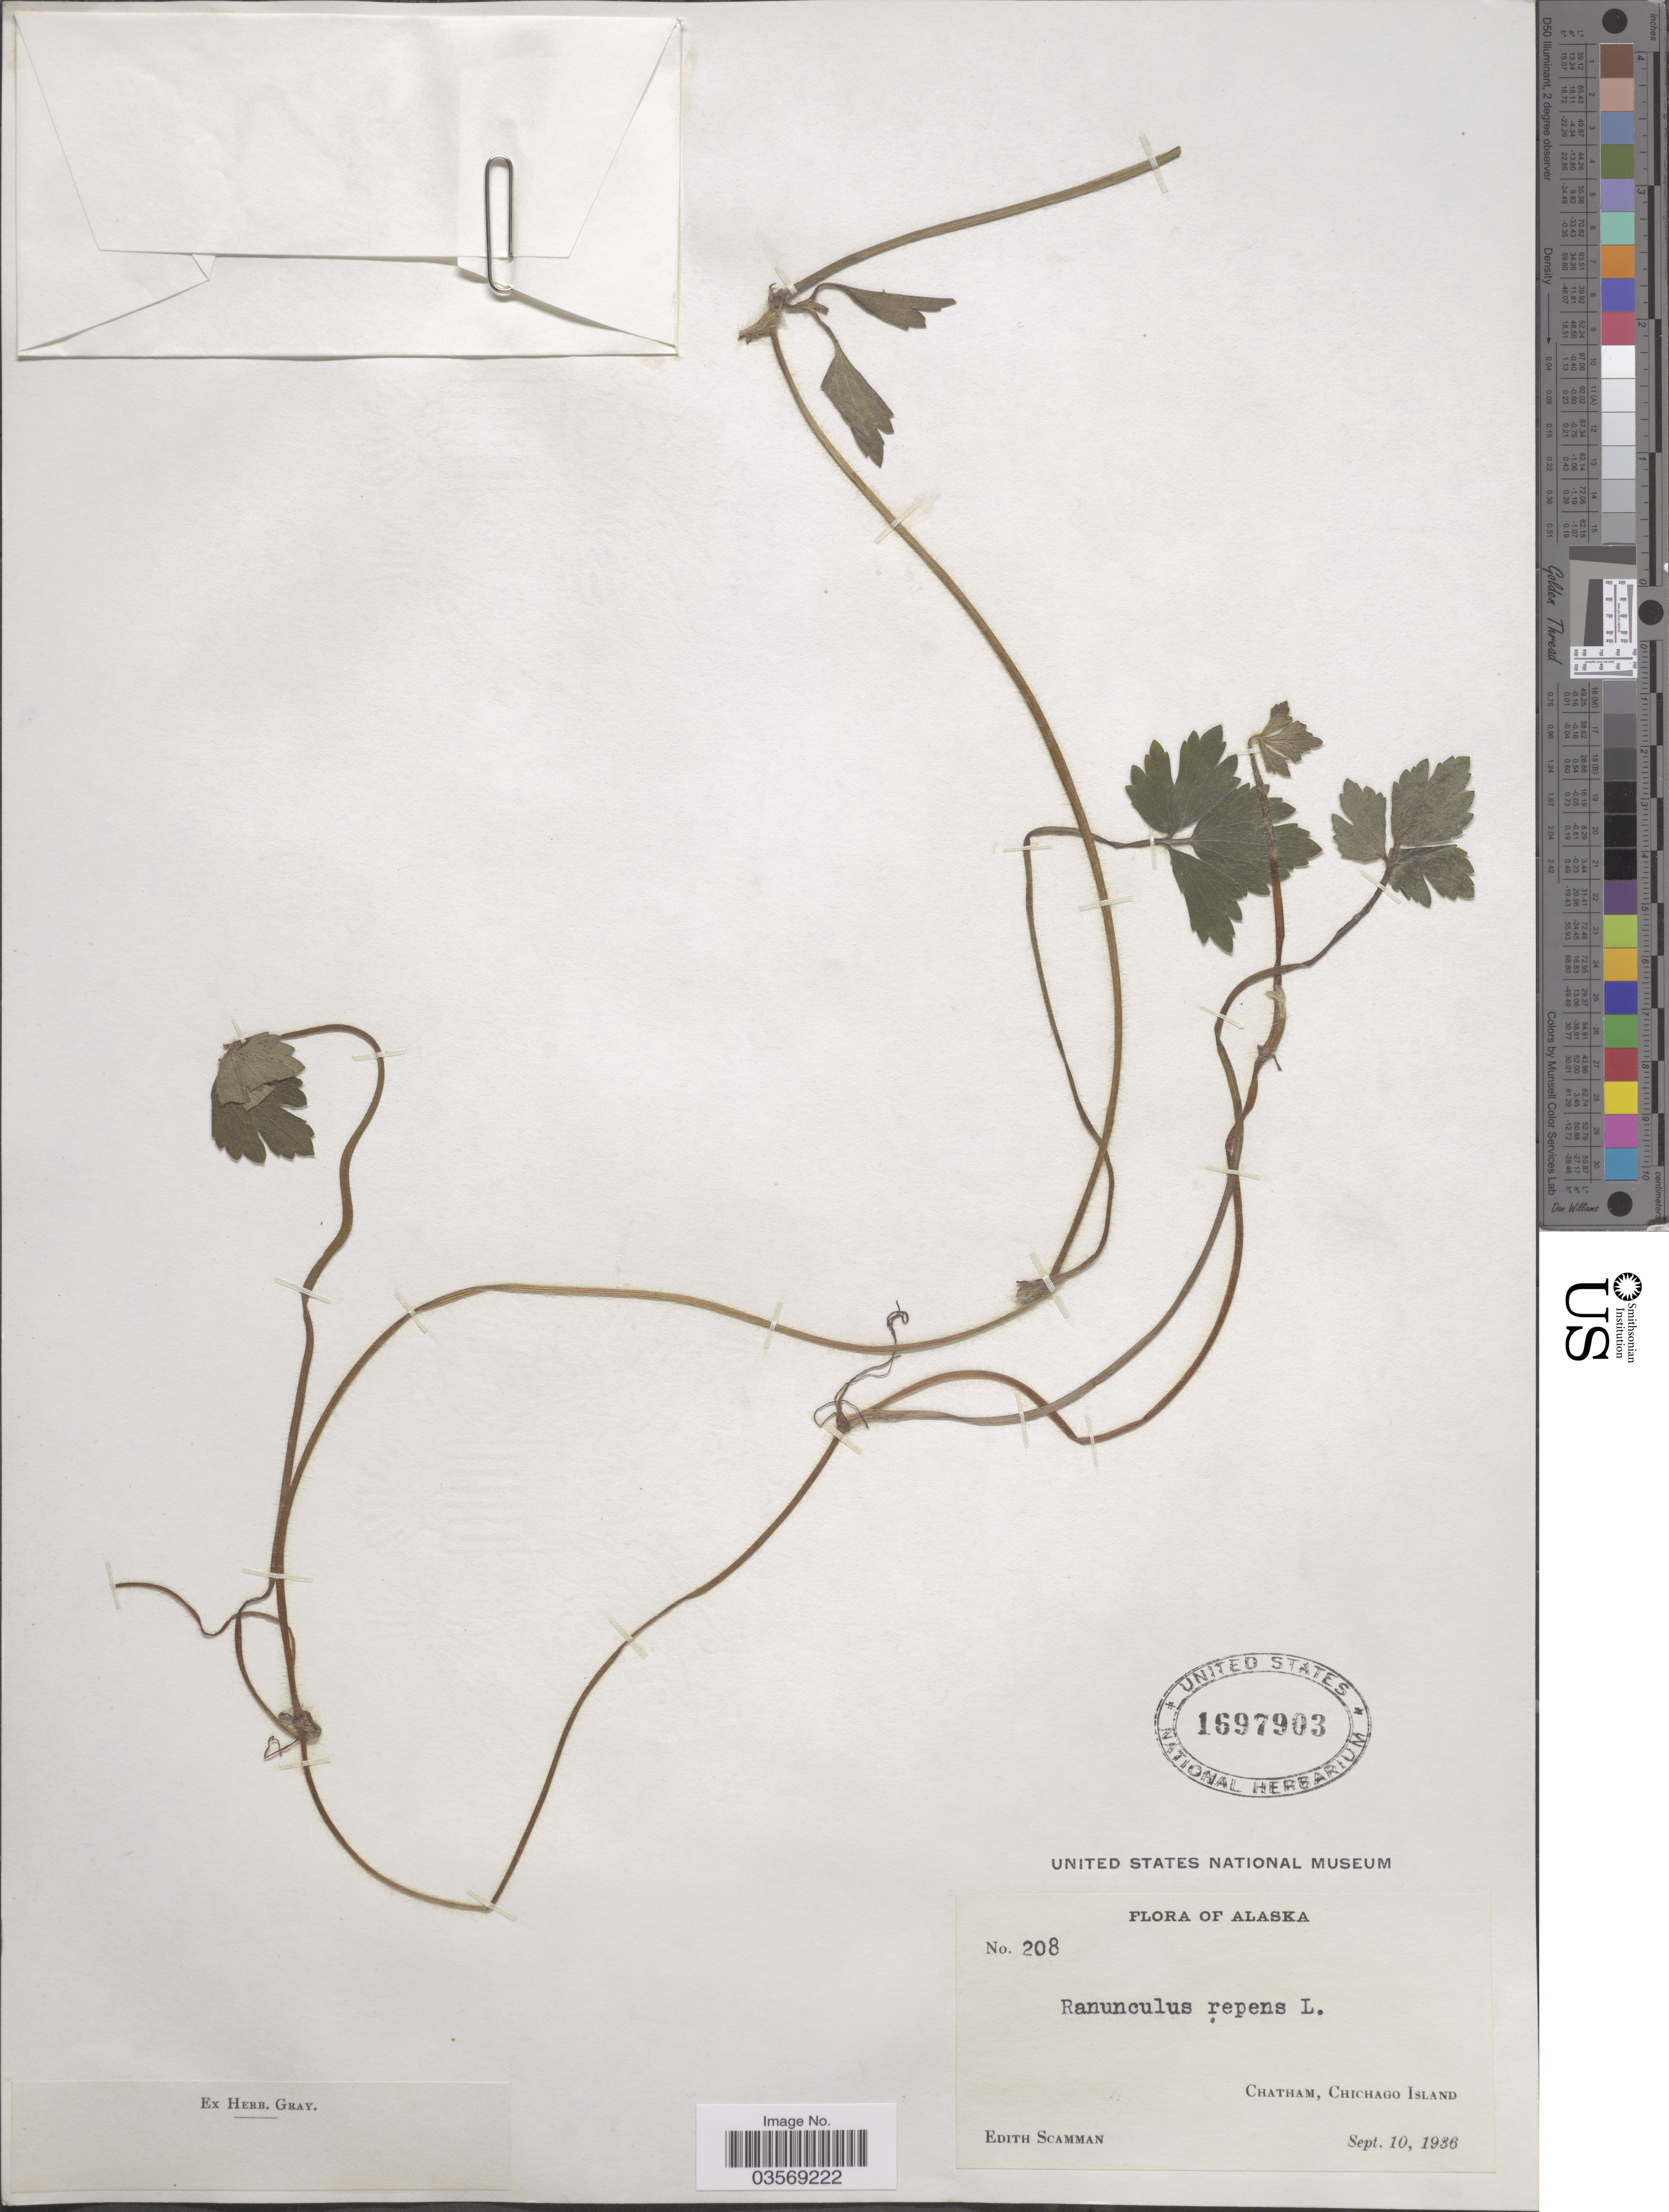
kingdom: Plantae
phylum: Tracheophyta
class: Magnoliopsida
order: Ranunculales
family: Ranunculaceae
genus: Ranunculus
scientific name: Ranunculus repens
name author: L.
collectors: E. Scamman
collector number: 208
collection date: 1936-09-10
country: United States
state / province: Alaska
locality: Chatham, Chichago Island.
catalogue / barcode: US 1697903